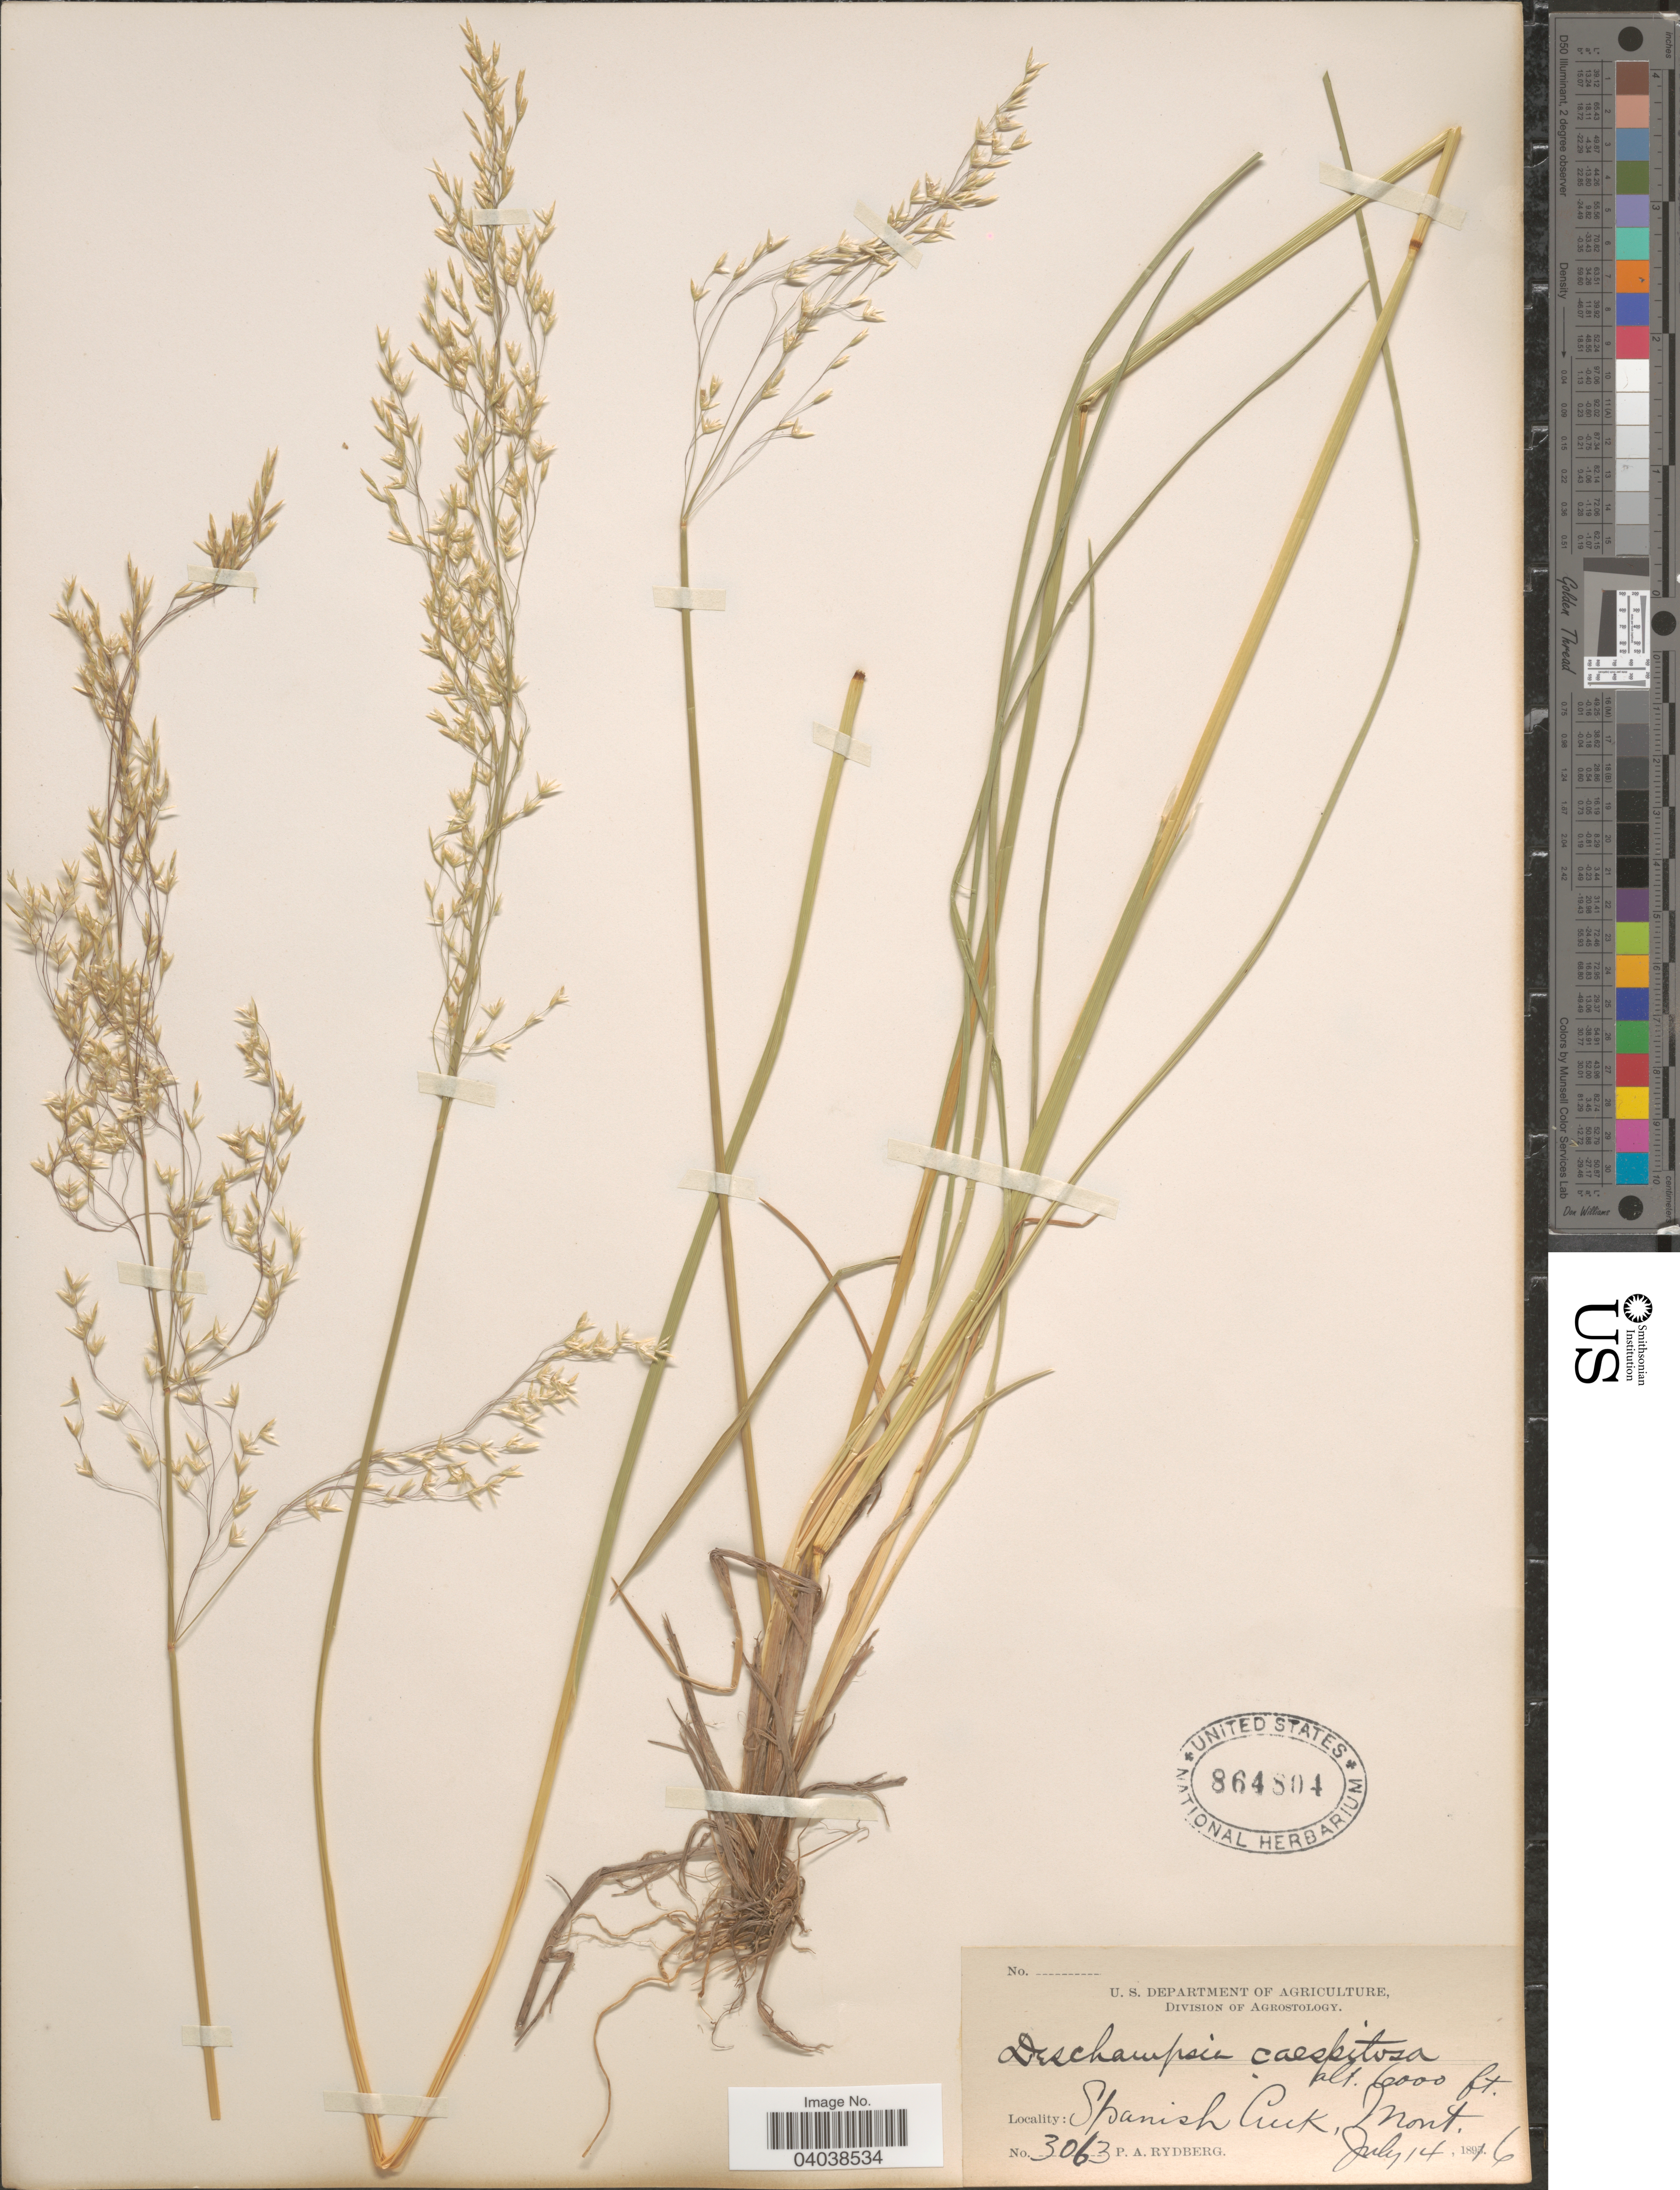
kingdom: Plantae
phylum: Tracheophyta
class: Liliopsida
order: Poales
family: Poaceae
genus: Deschampsia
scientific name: Deschampsia cespitosa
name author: (L.) P. Beauv.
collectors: P. A. Rydberg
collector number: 3063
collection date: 1896-07-14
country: United States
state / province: Montana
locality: Spanish Creek.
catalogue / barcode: US 864804